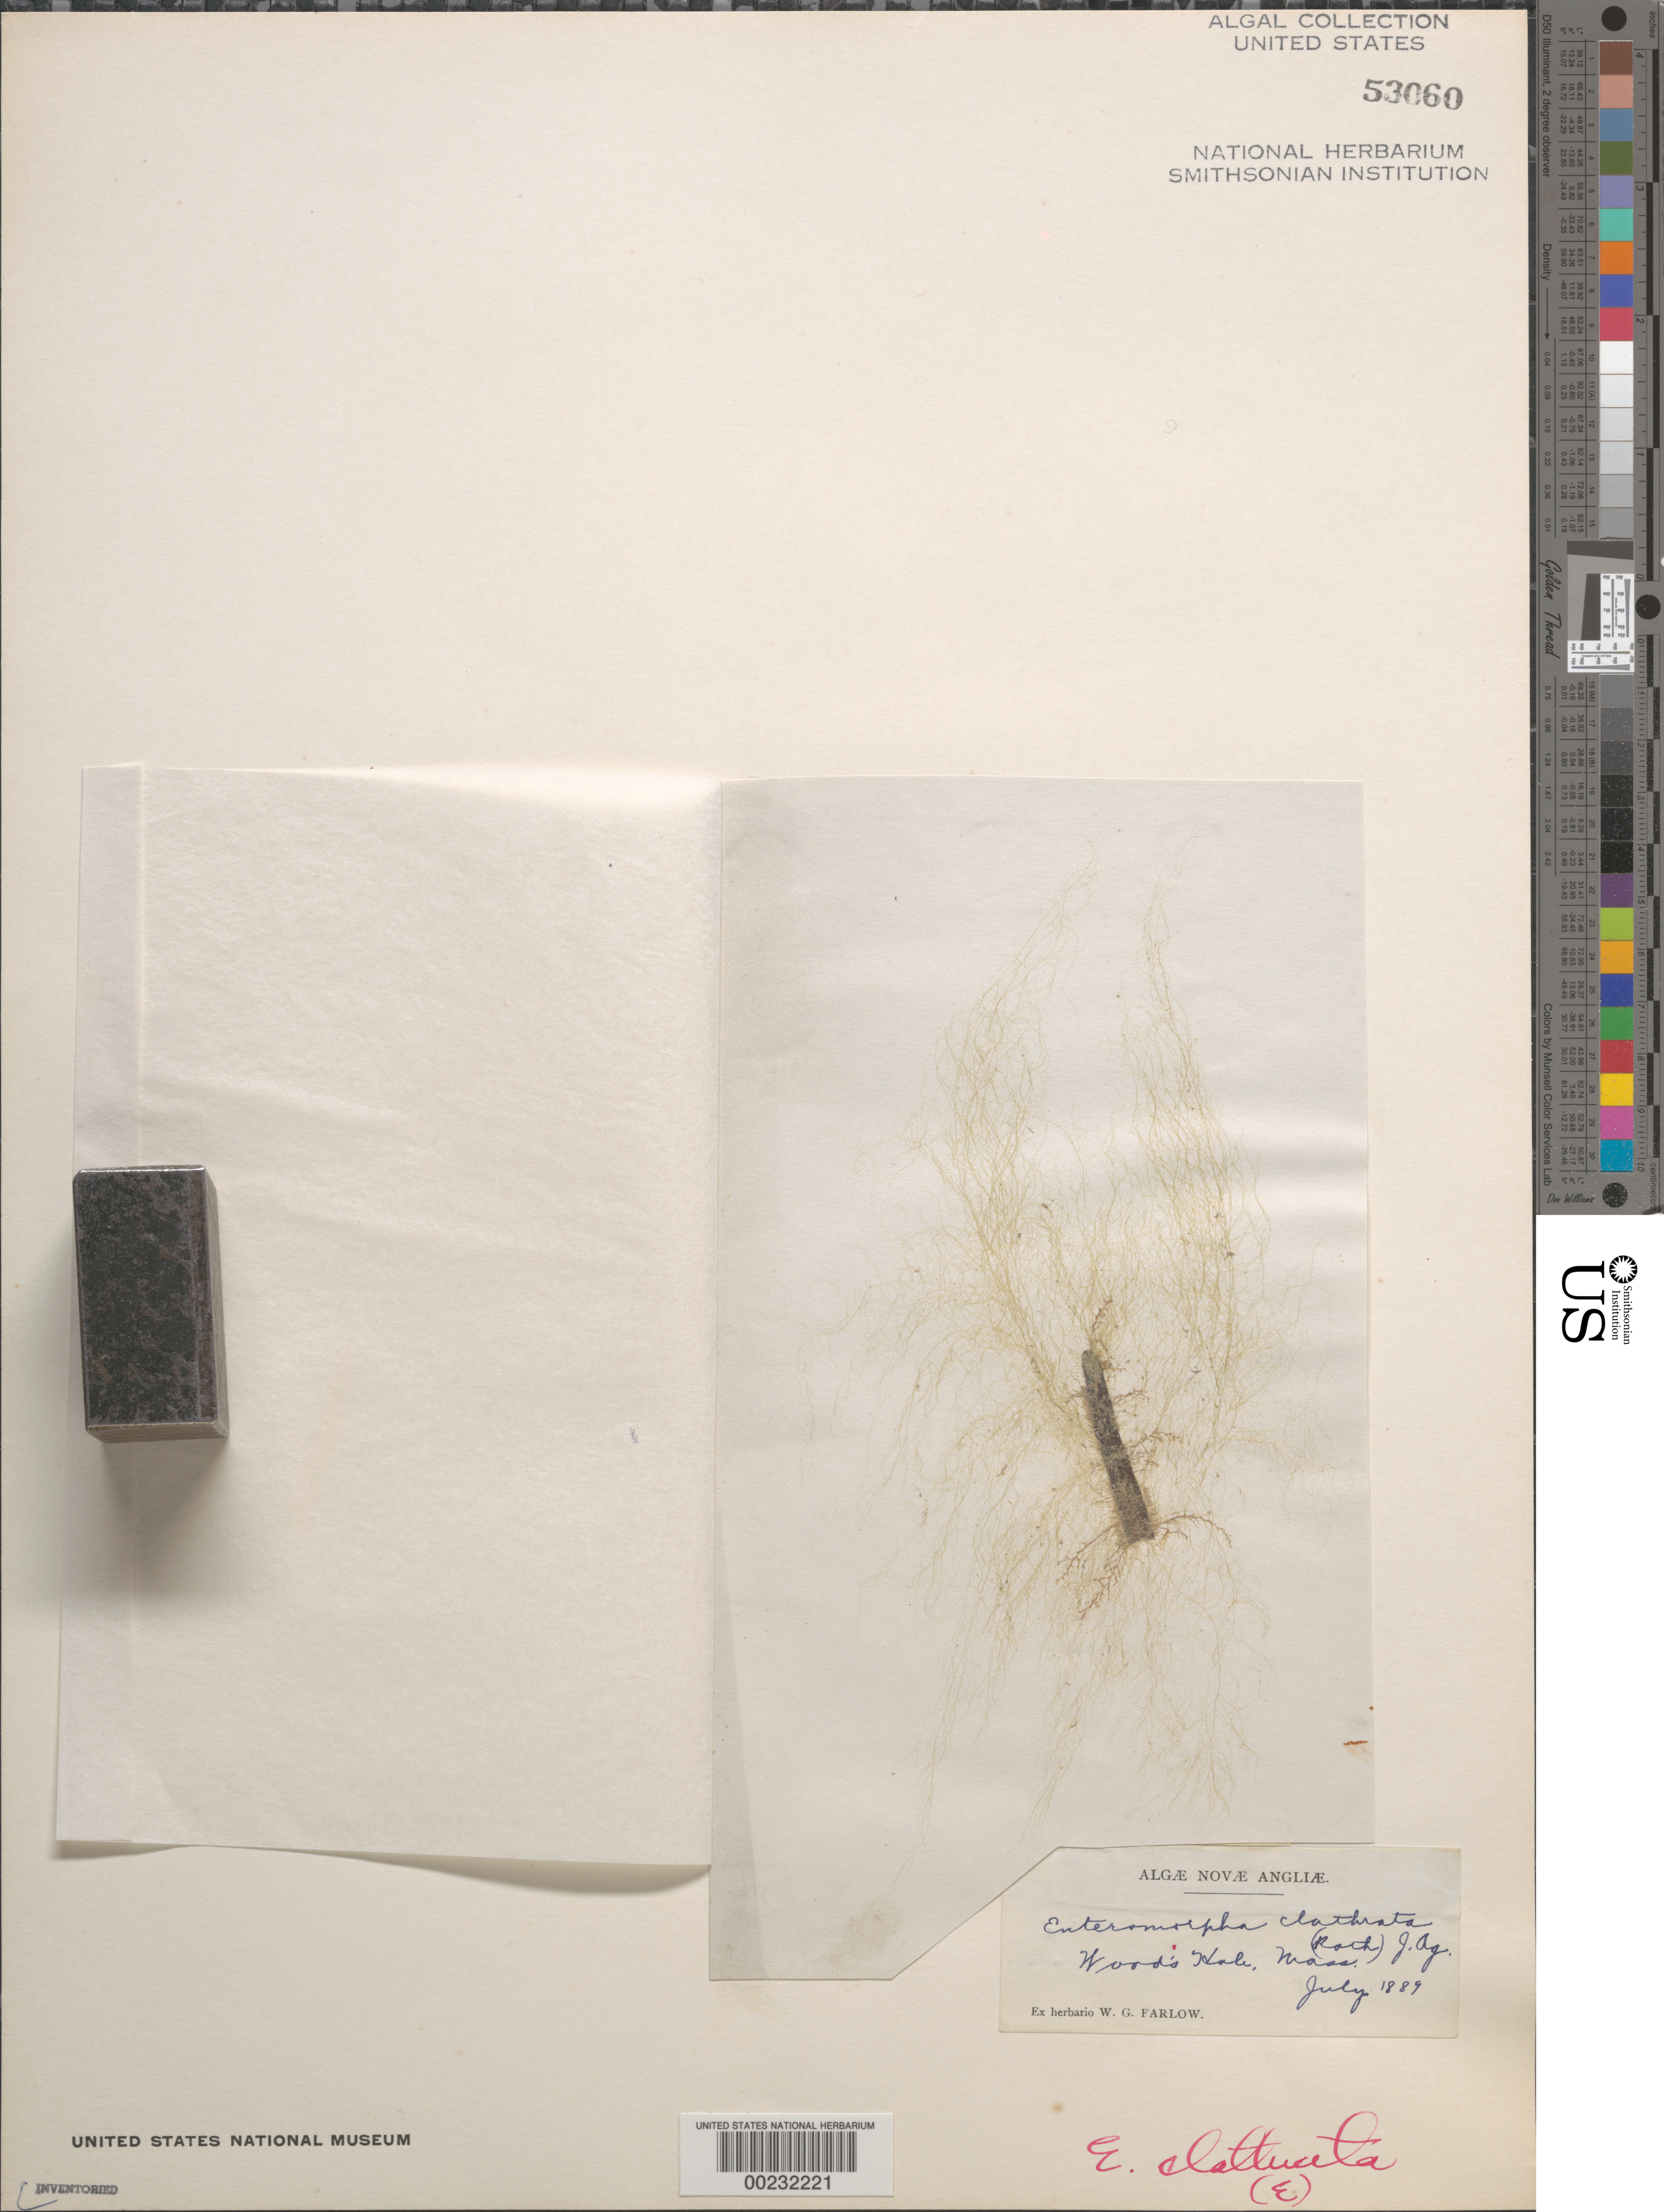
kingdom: Plantae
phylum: Chlorophyta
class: Ulvophyceae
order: Cladophorales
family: Cladophoraceae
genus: Cladophora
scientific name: Cladophora vagabunda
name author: (L.) C. Hoek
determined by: Algae name updating Project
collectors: W. Farlow (Herbarium)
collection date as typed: Jul 1889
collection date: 1889-07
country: United States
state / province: Massachusetts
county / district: Barnstable County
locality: Woods Hole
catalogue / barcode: US 53060